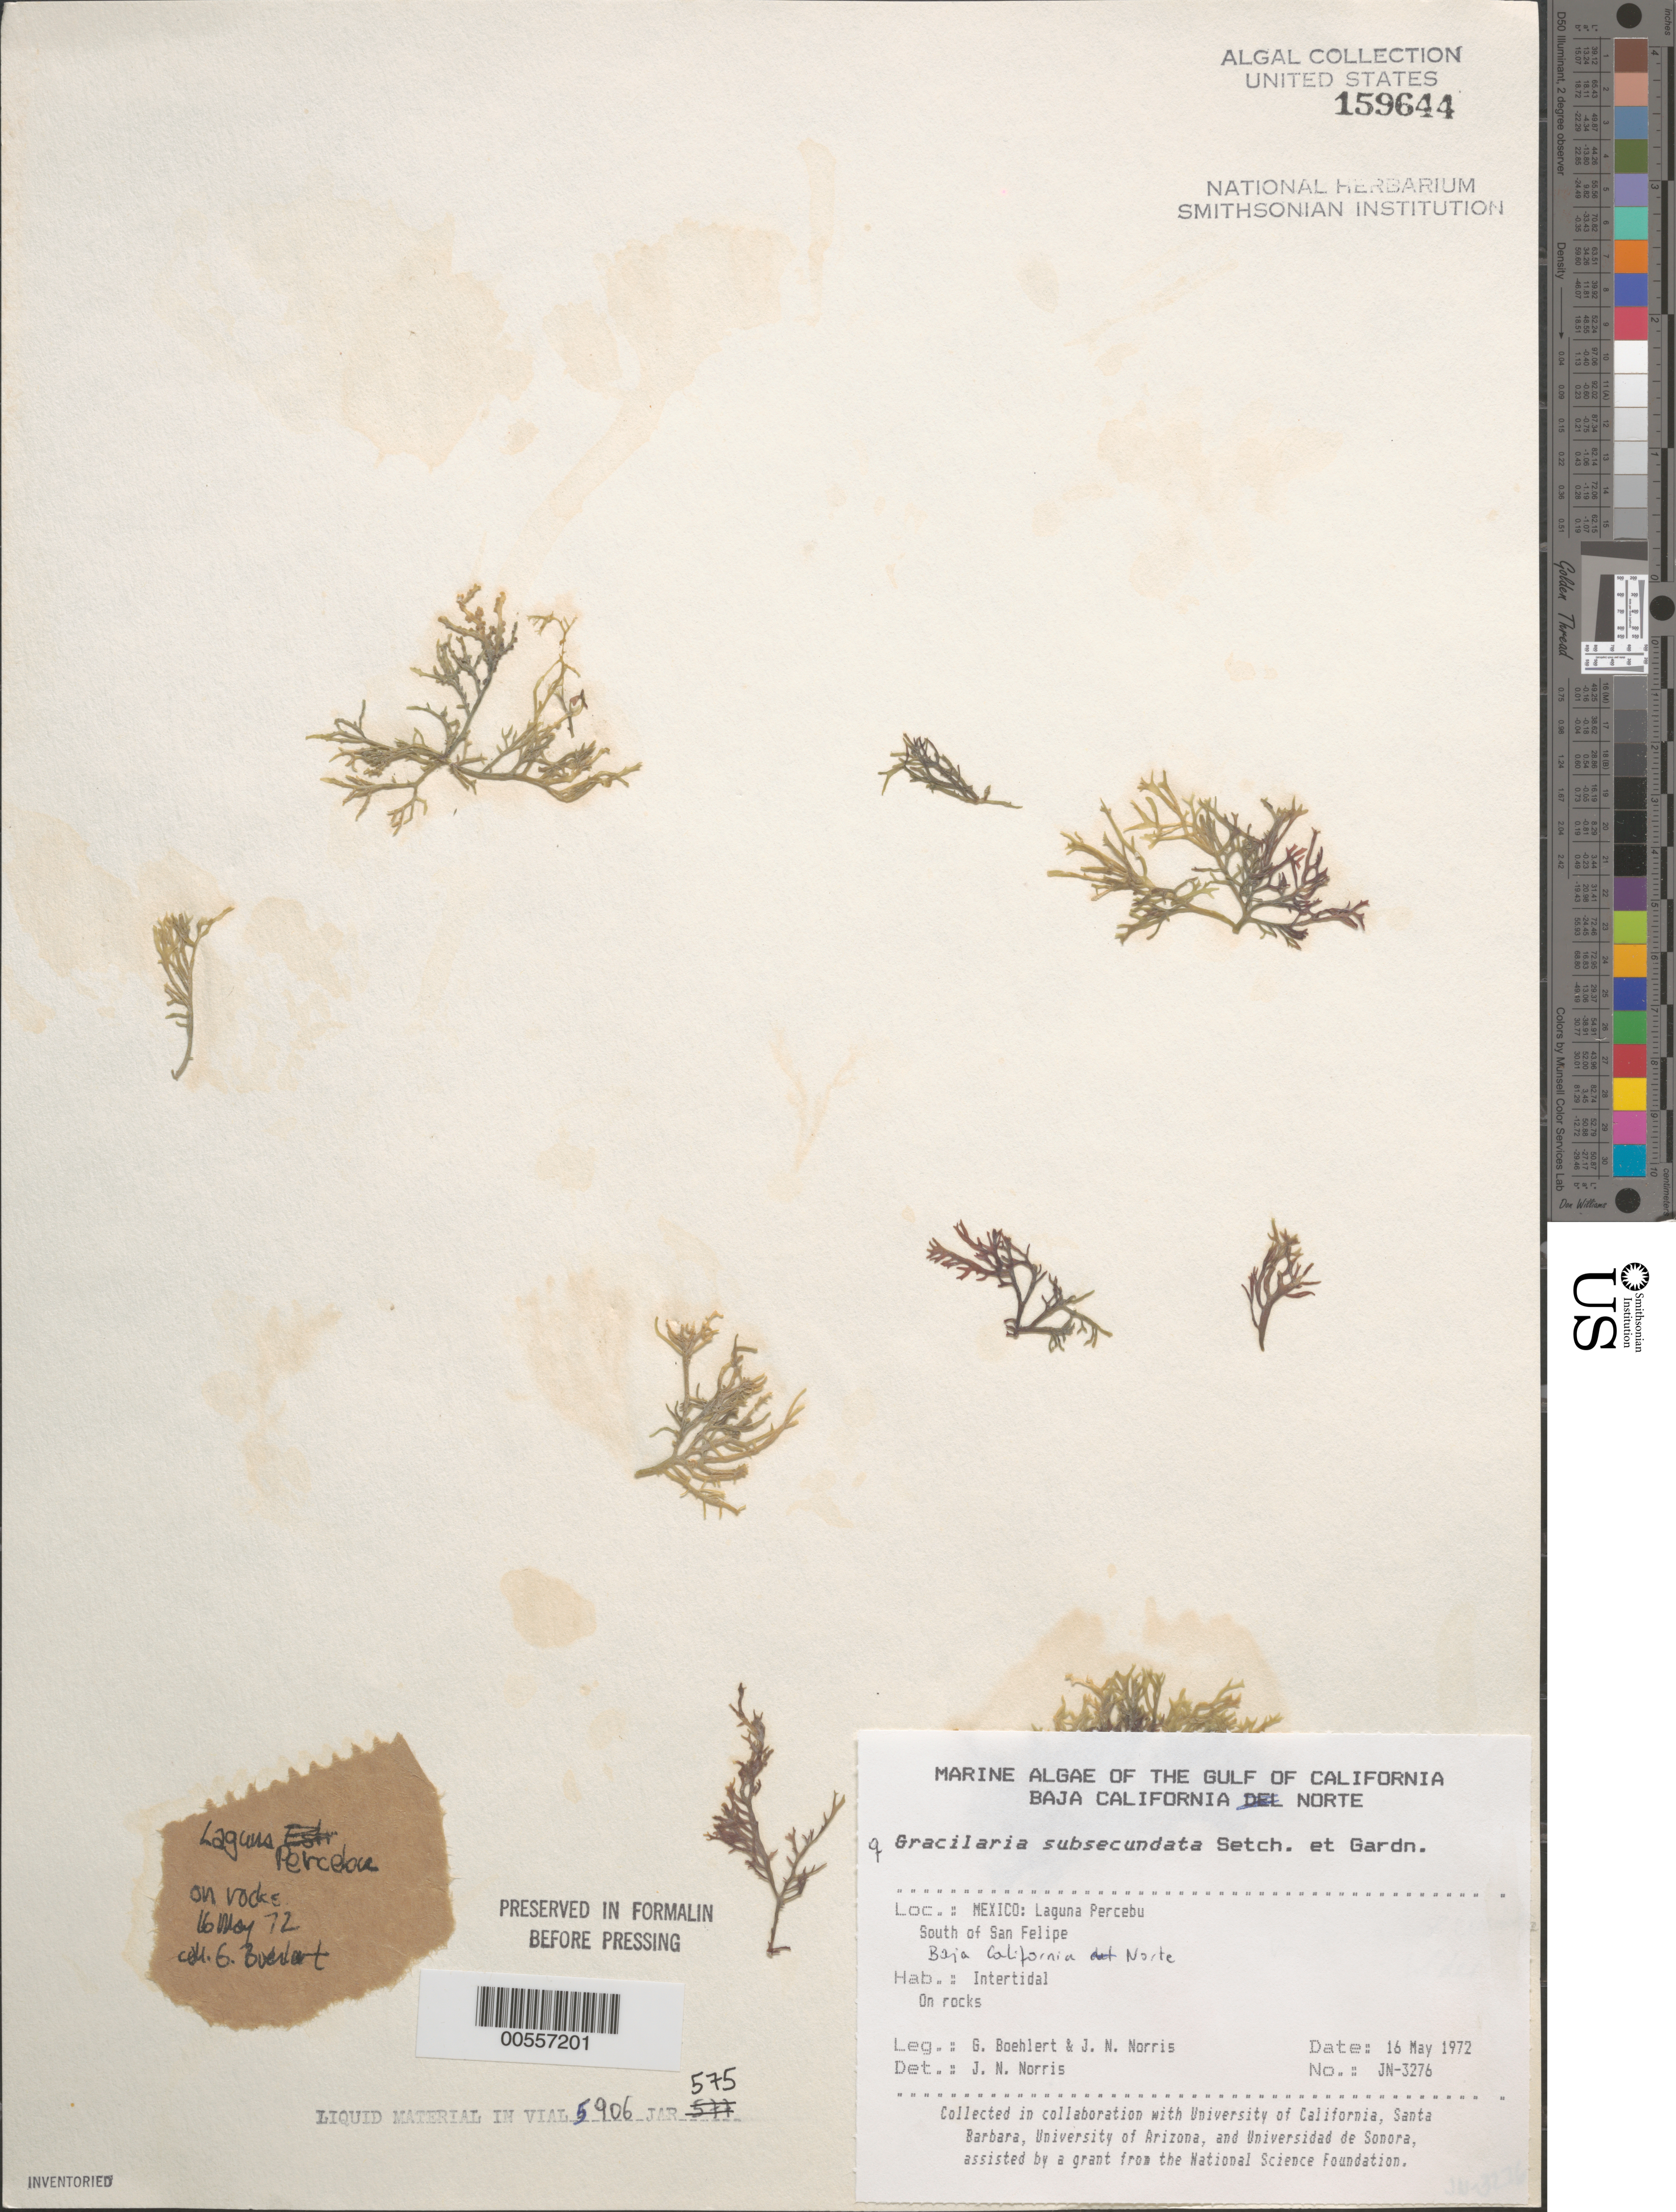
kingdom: Plantae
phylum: Rhodophyta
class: Florideophyceae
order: Gracilariales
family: Gracilariaceae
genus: Gracilaria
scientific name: Gracilaria subsecundata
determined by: Norris, James N.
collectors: J. N. Norris & G. Boehlert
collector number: JN-3276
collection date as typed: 16 May 1972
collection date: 1972-05-16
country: Mexico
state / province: Baja California Norte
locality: Laguna Percebu, south of San Felipe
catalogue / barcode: US 159644